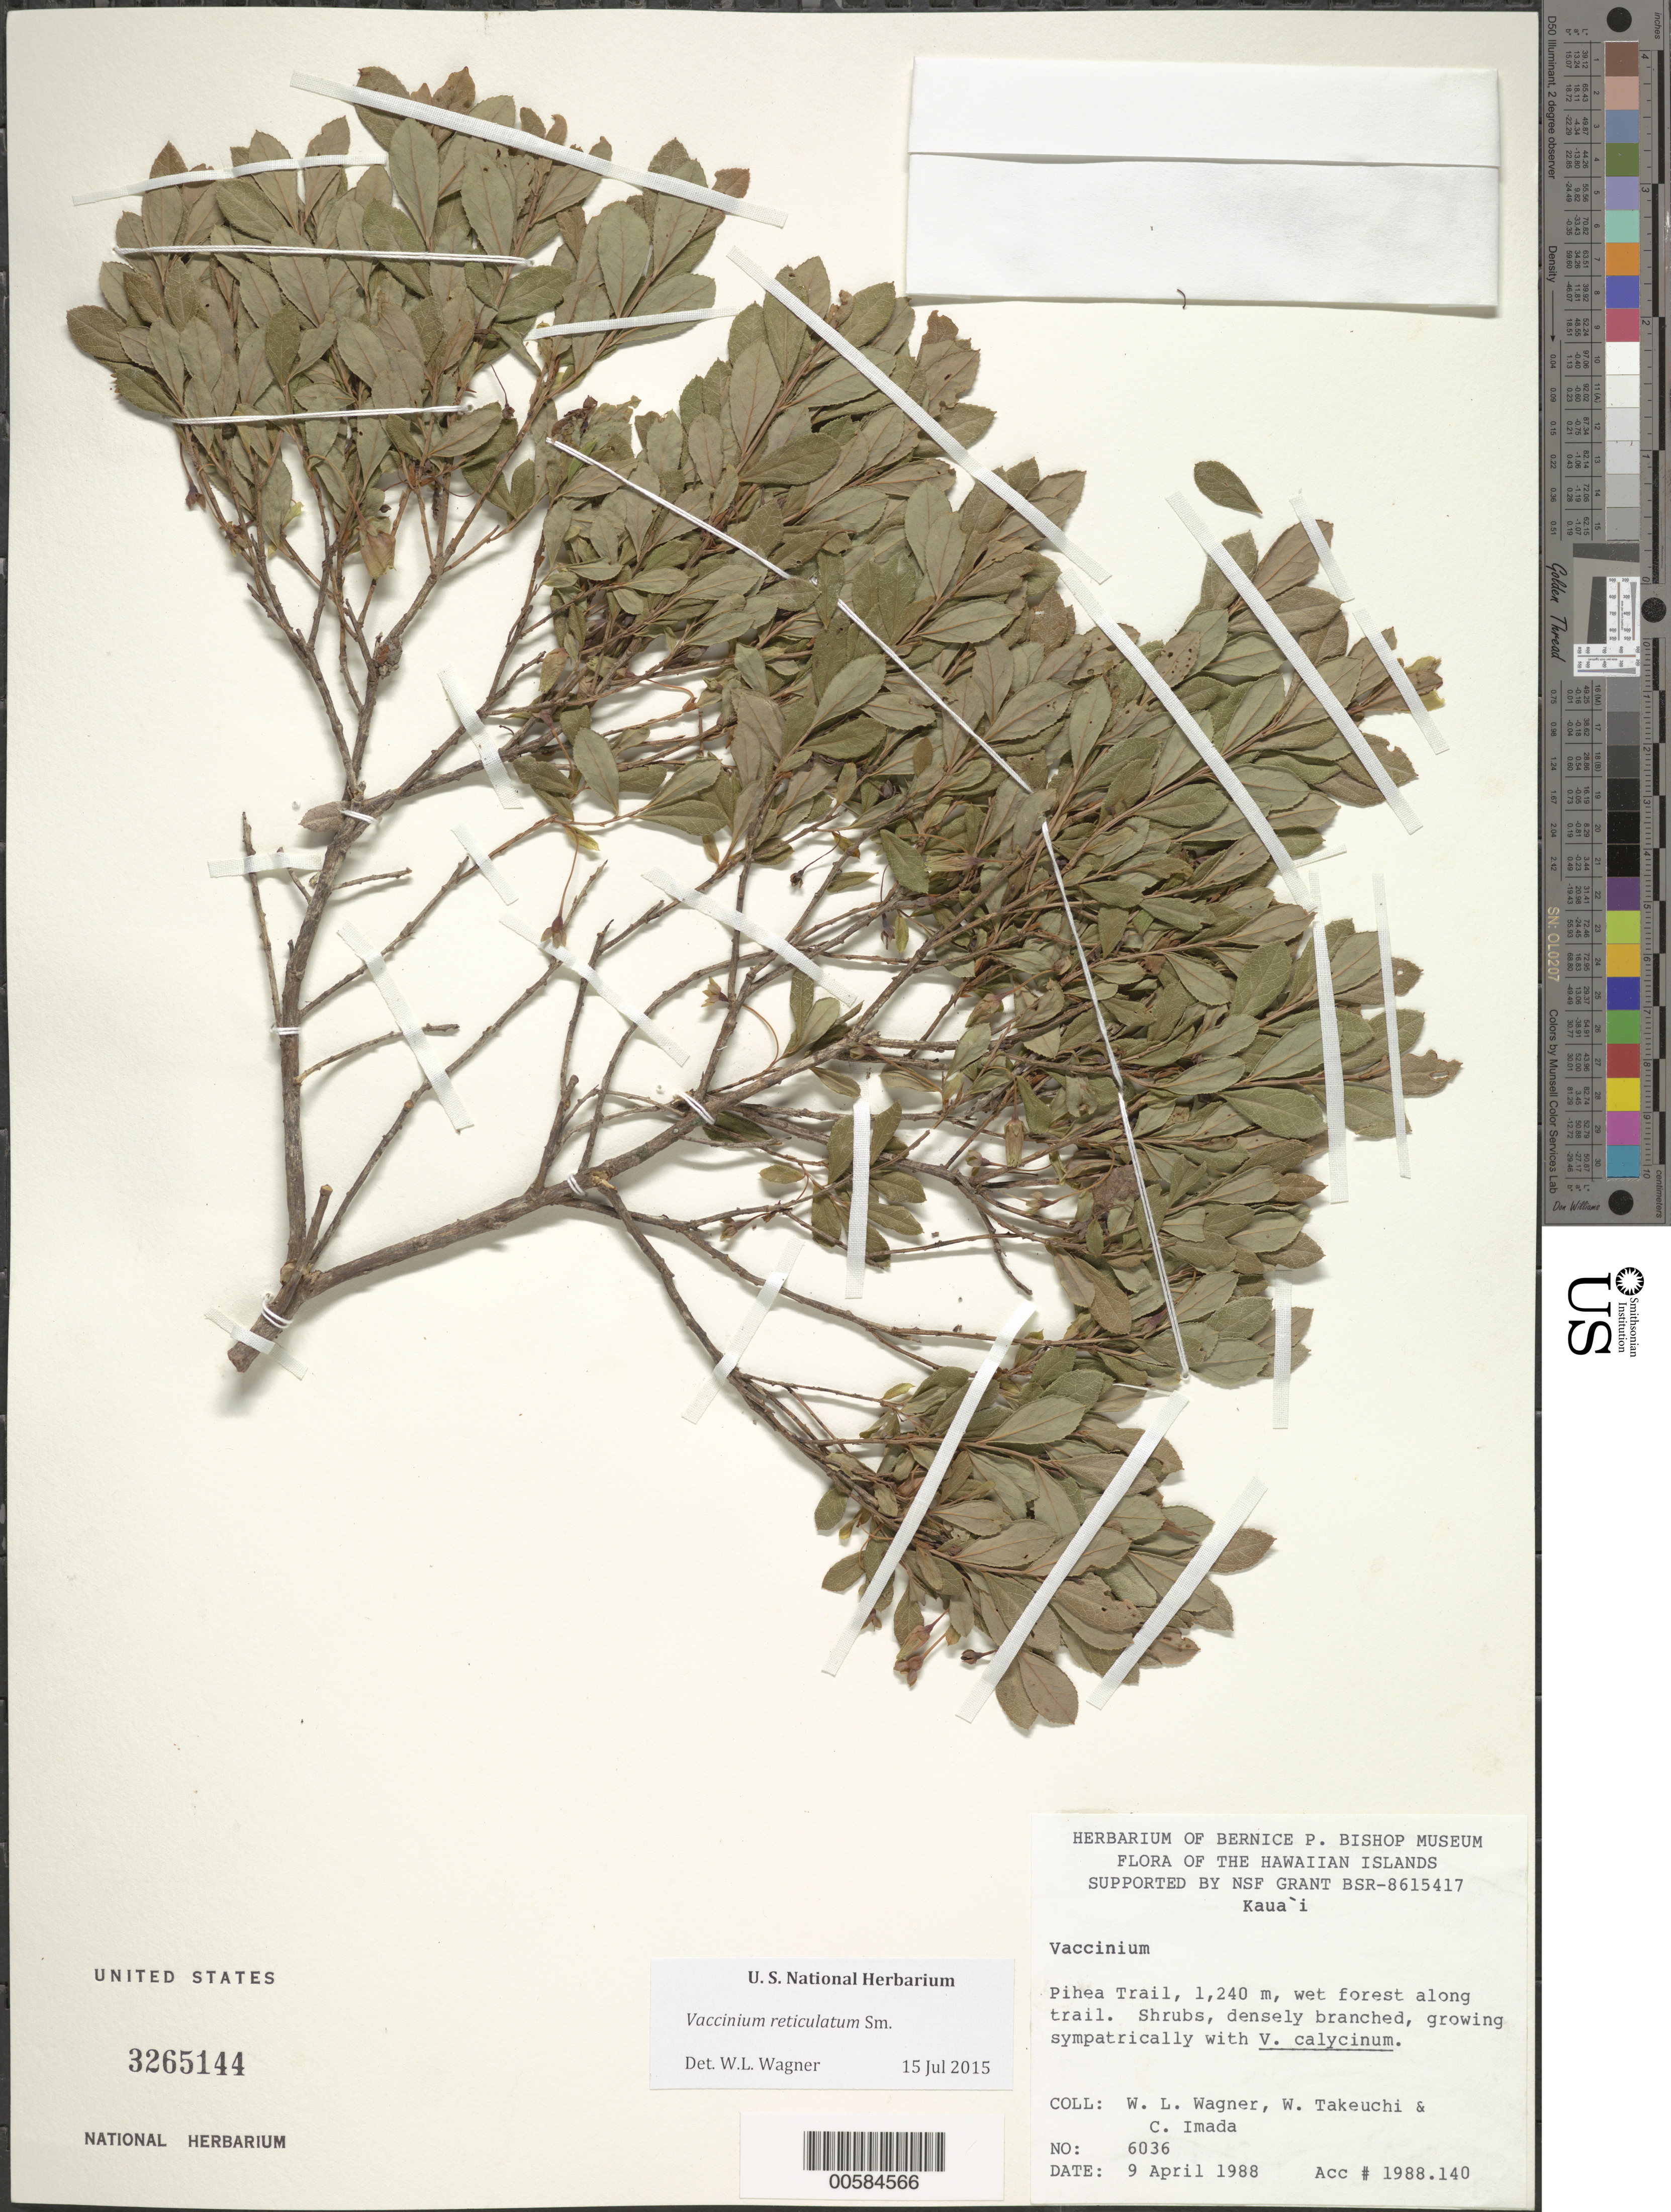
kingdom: Plantae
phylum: Tracheophyta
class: Magnoliopsida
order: Ericales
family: Ericaceae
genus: Vaccinium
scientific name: Vaccinium reticulatum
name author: Sm.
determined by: Wagner, W. L., (BOT), Smithsonian Institution - National Museum of Natural History (UNITED STATES)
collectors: W. L. Wagner, W. N. Takeuchi & C. Imada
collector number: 6036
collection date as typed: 9 Apr 1988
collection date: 1988-04-09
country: United States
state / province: Hawaii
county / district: Kauai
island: Kaua'i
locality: Pihea Trail.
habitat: Wet forest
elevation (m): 1240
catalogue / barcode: US 3265144